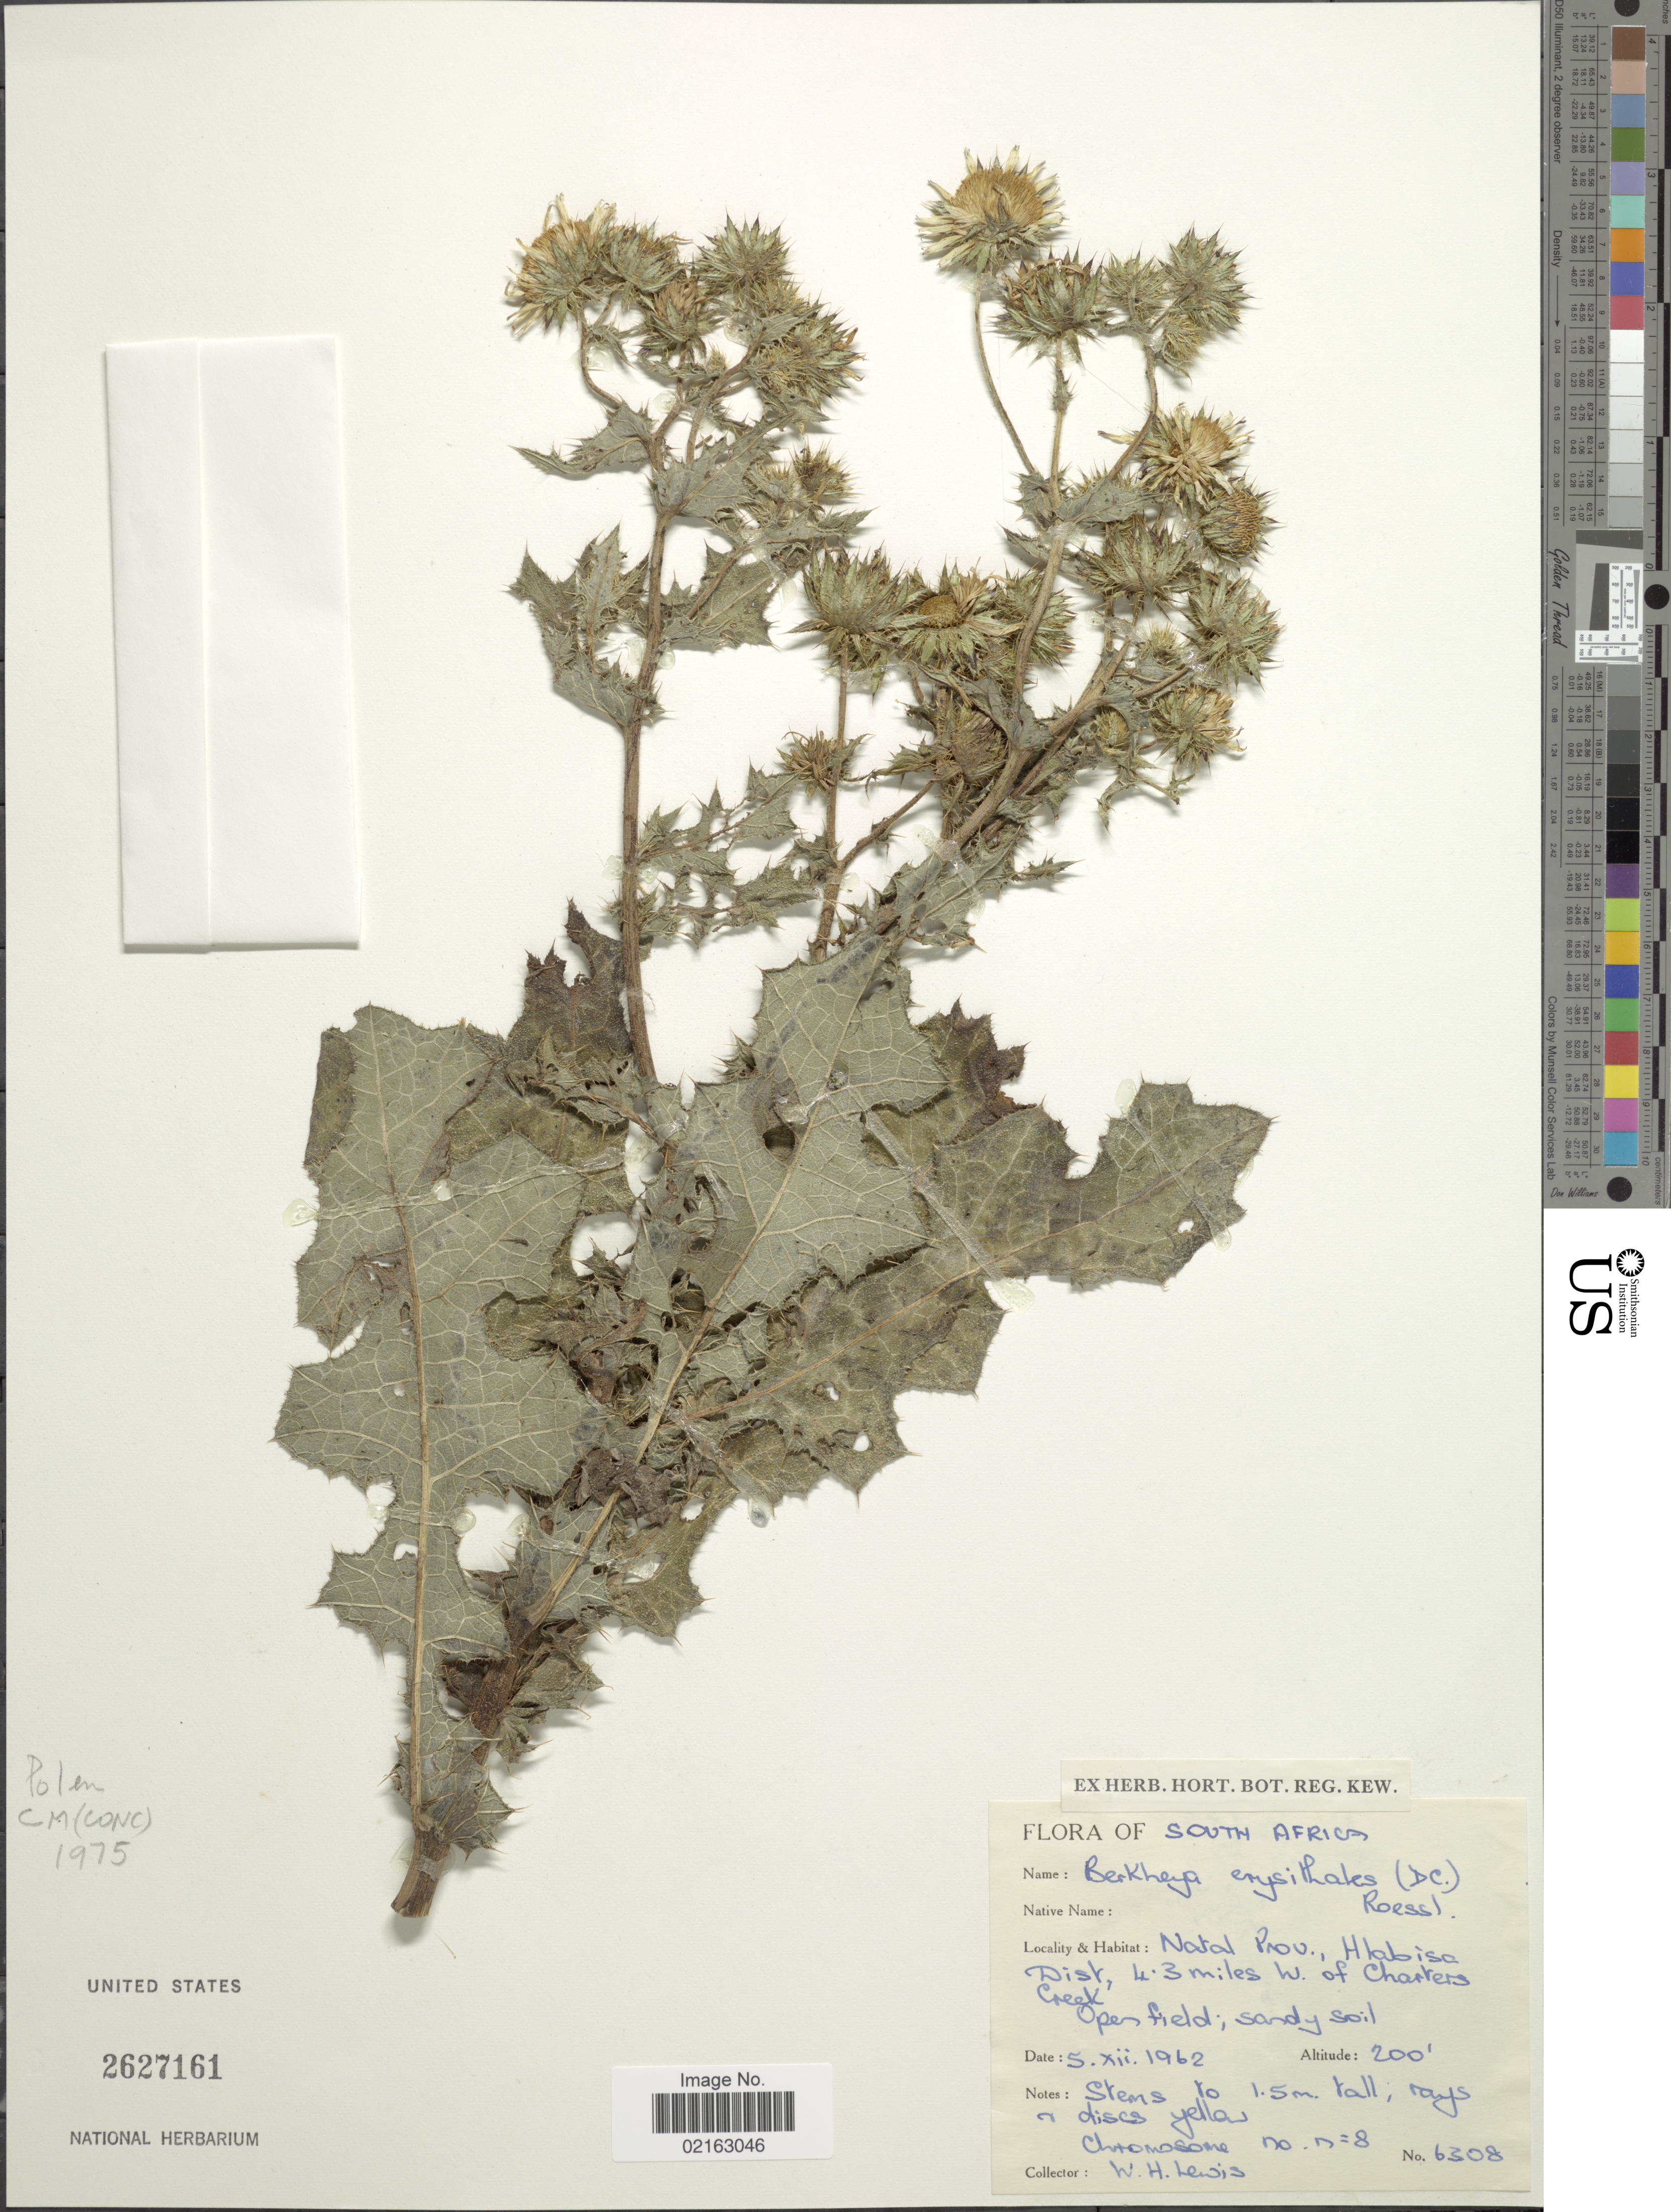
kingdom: Plantae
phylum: Tracheophyta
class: Magnoliopsida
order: Asterales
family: Asteraceae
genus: Berkheya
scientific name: Berkheya erysithales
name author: (DC.) Roessler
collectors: W. H. Lewis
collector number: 6308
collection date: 1962-12-05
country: South Africa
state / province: KwaZulu-Natal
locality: Natal Prov., Hlabisa Dist, 4.3 miles W. of Charters Creek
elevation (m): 61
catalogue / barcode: US 2627161